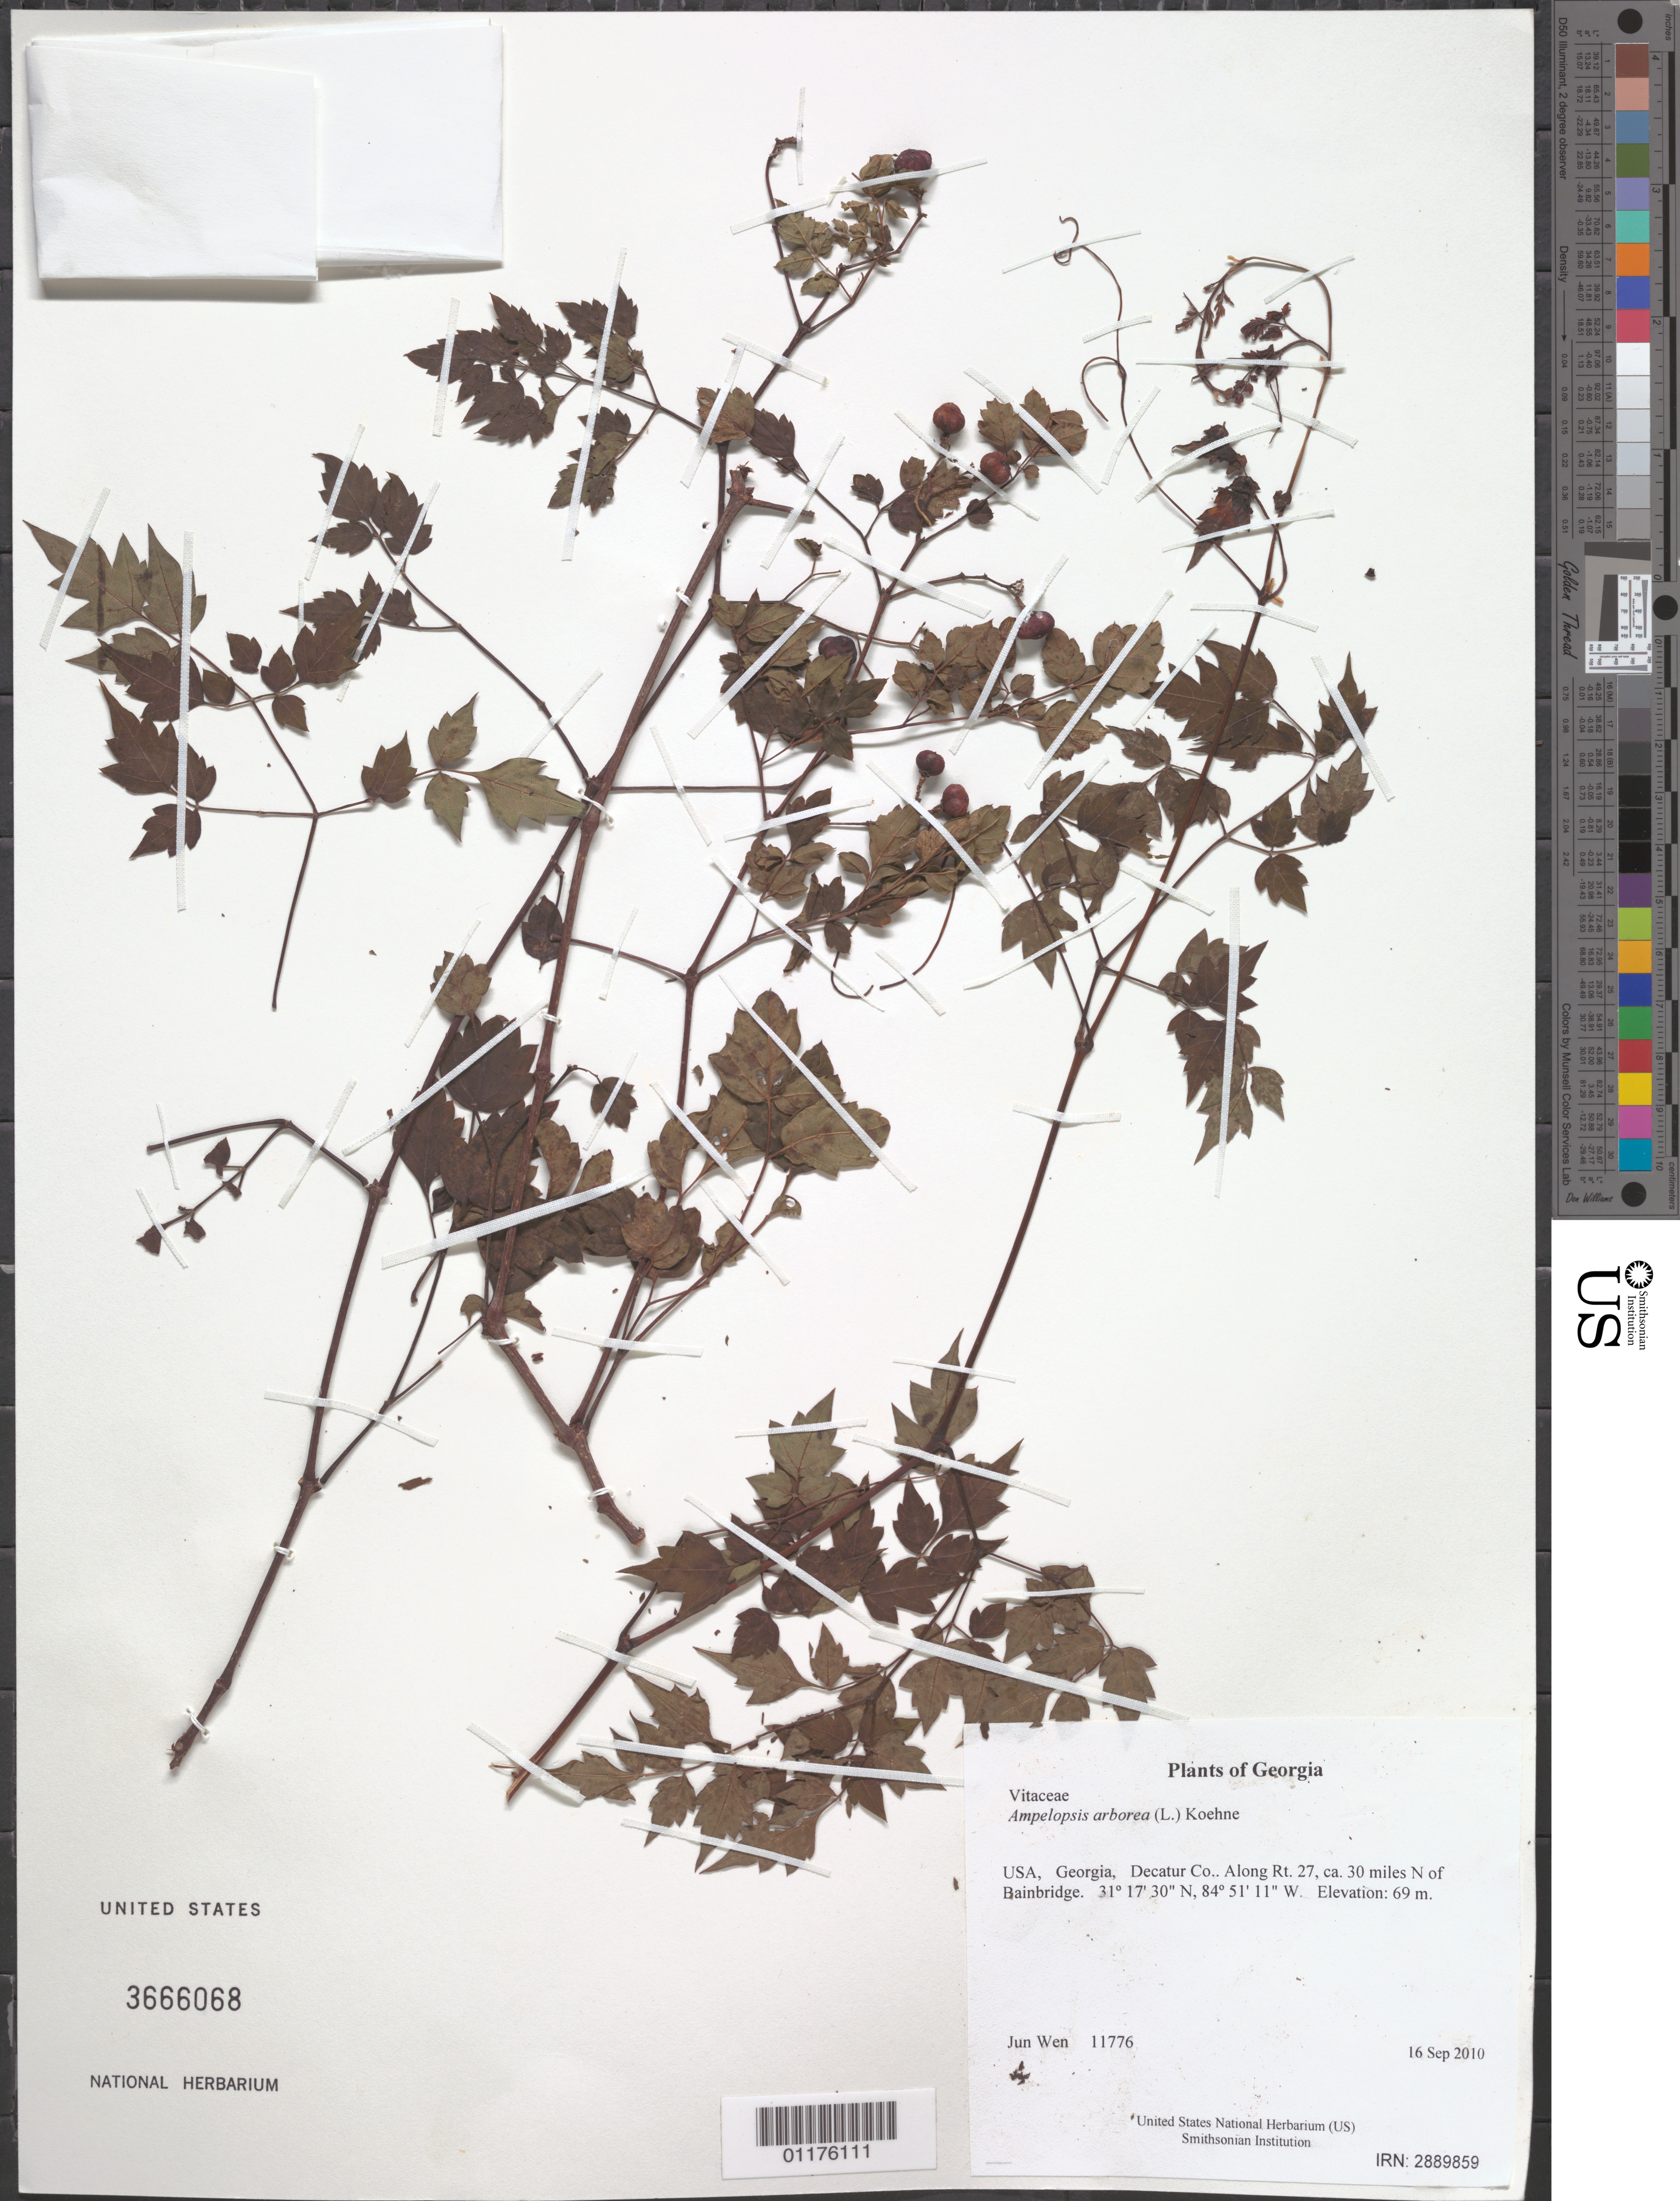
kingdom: Plantae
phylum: Tracheophyta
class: Magnoliopsida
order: Vitales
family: Vitaceae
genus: Ampelopsis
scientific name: Ampelopsis arborea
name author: (L.) Koehne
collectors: J. Wen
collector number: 11776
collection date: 2010-09-16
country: United States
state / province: Georgia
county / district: Decatur Co.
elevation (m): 69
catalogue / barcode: US 3666068